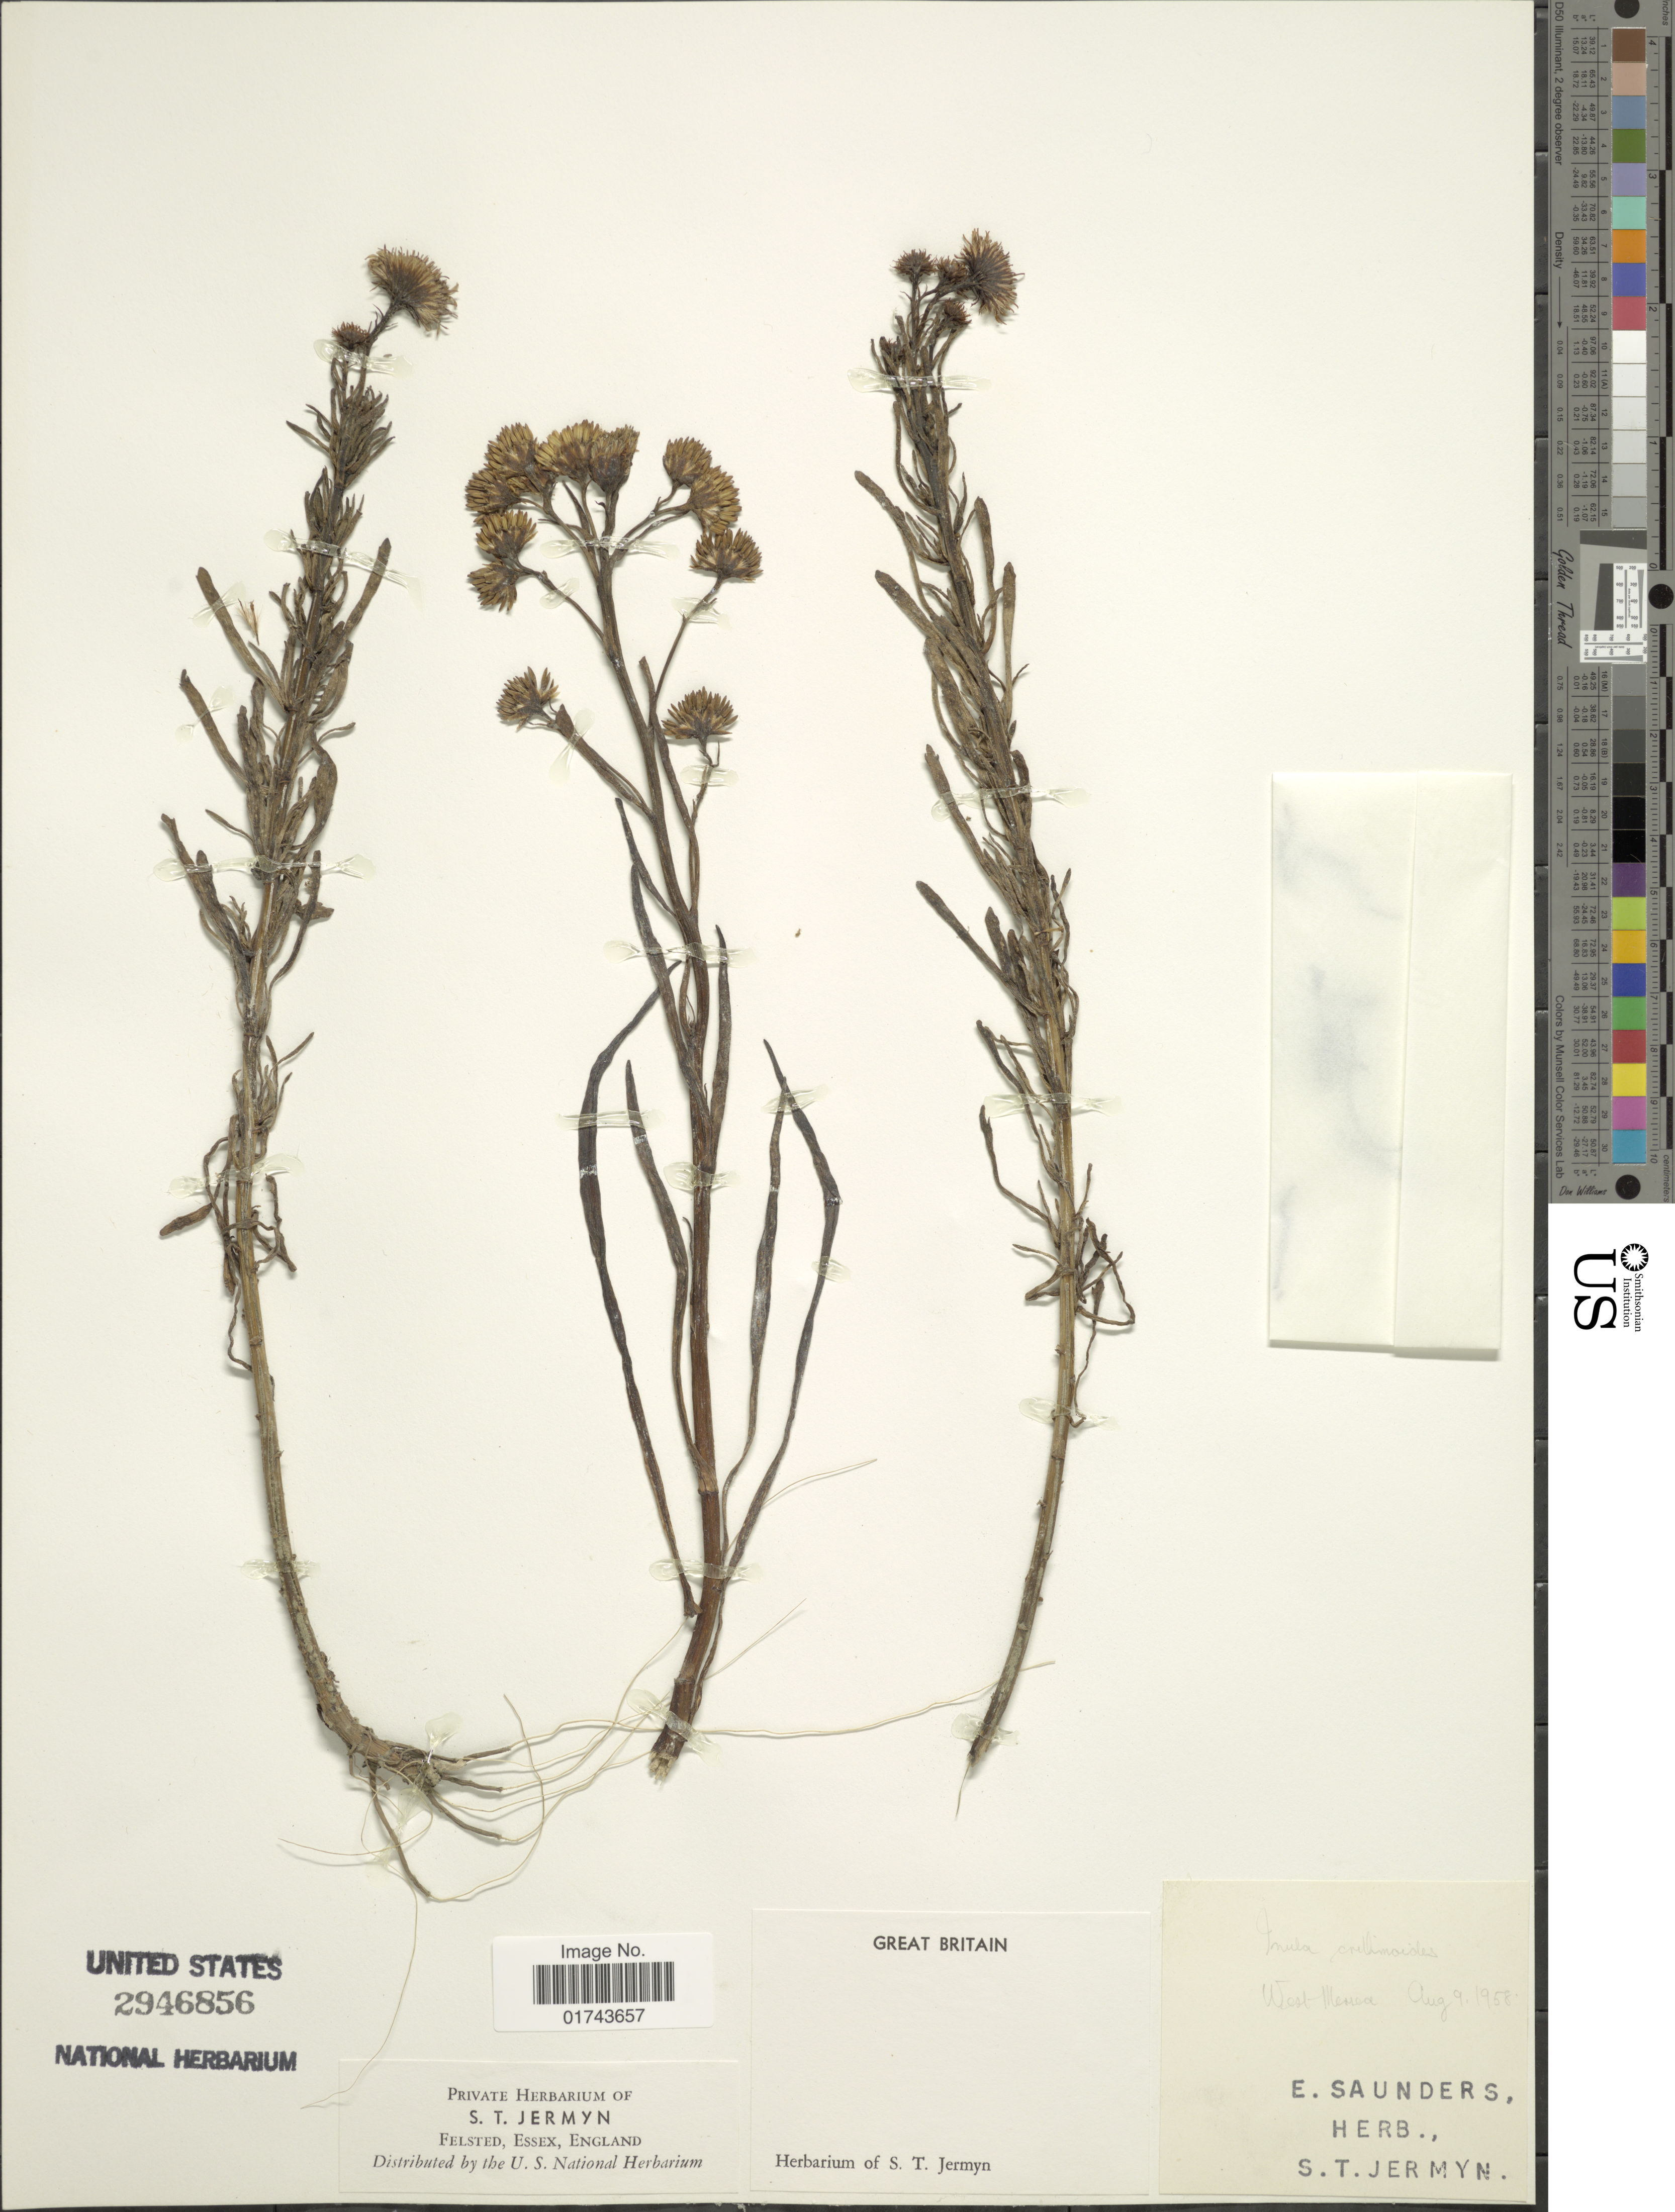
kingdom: Plantae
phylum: Tracheophyta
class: Magnoliopsida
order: Asterales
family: Asteraceae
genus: Inula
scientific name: Inula crithmoides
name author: L.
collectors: ex herb. S. T. Jermyn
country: United Kingdom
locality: Great Britain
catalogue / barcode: US 2946856